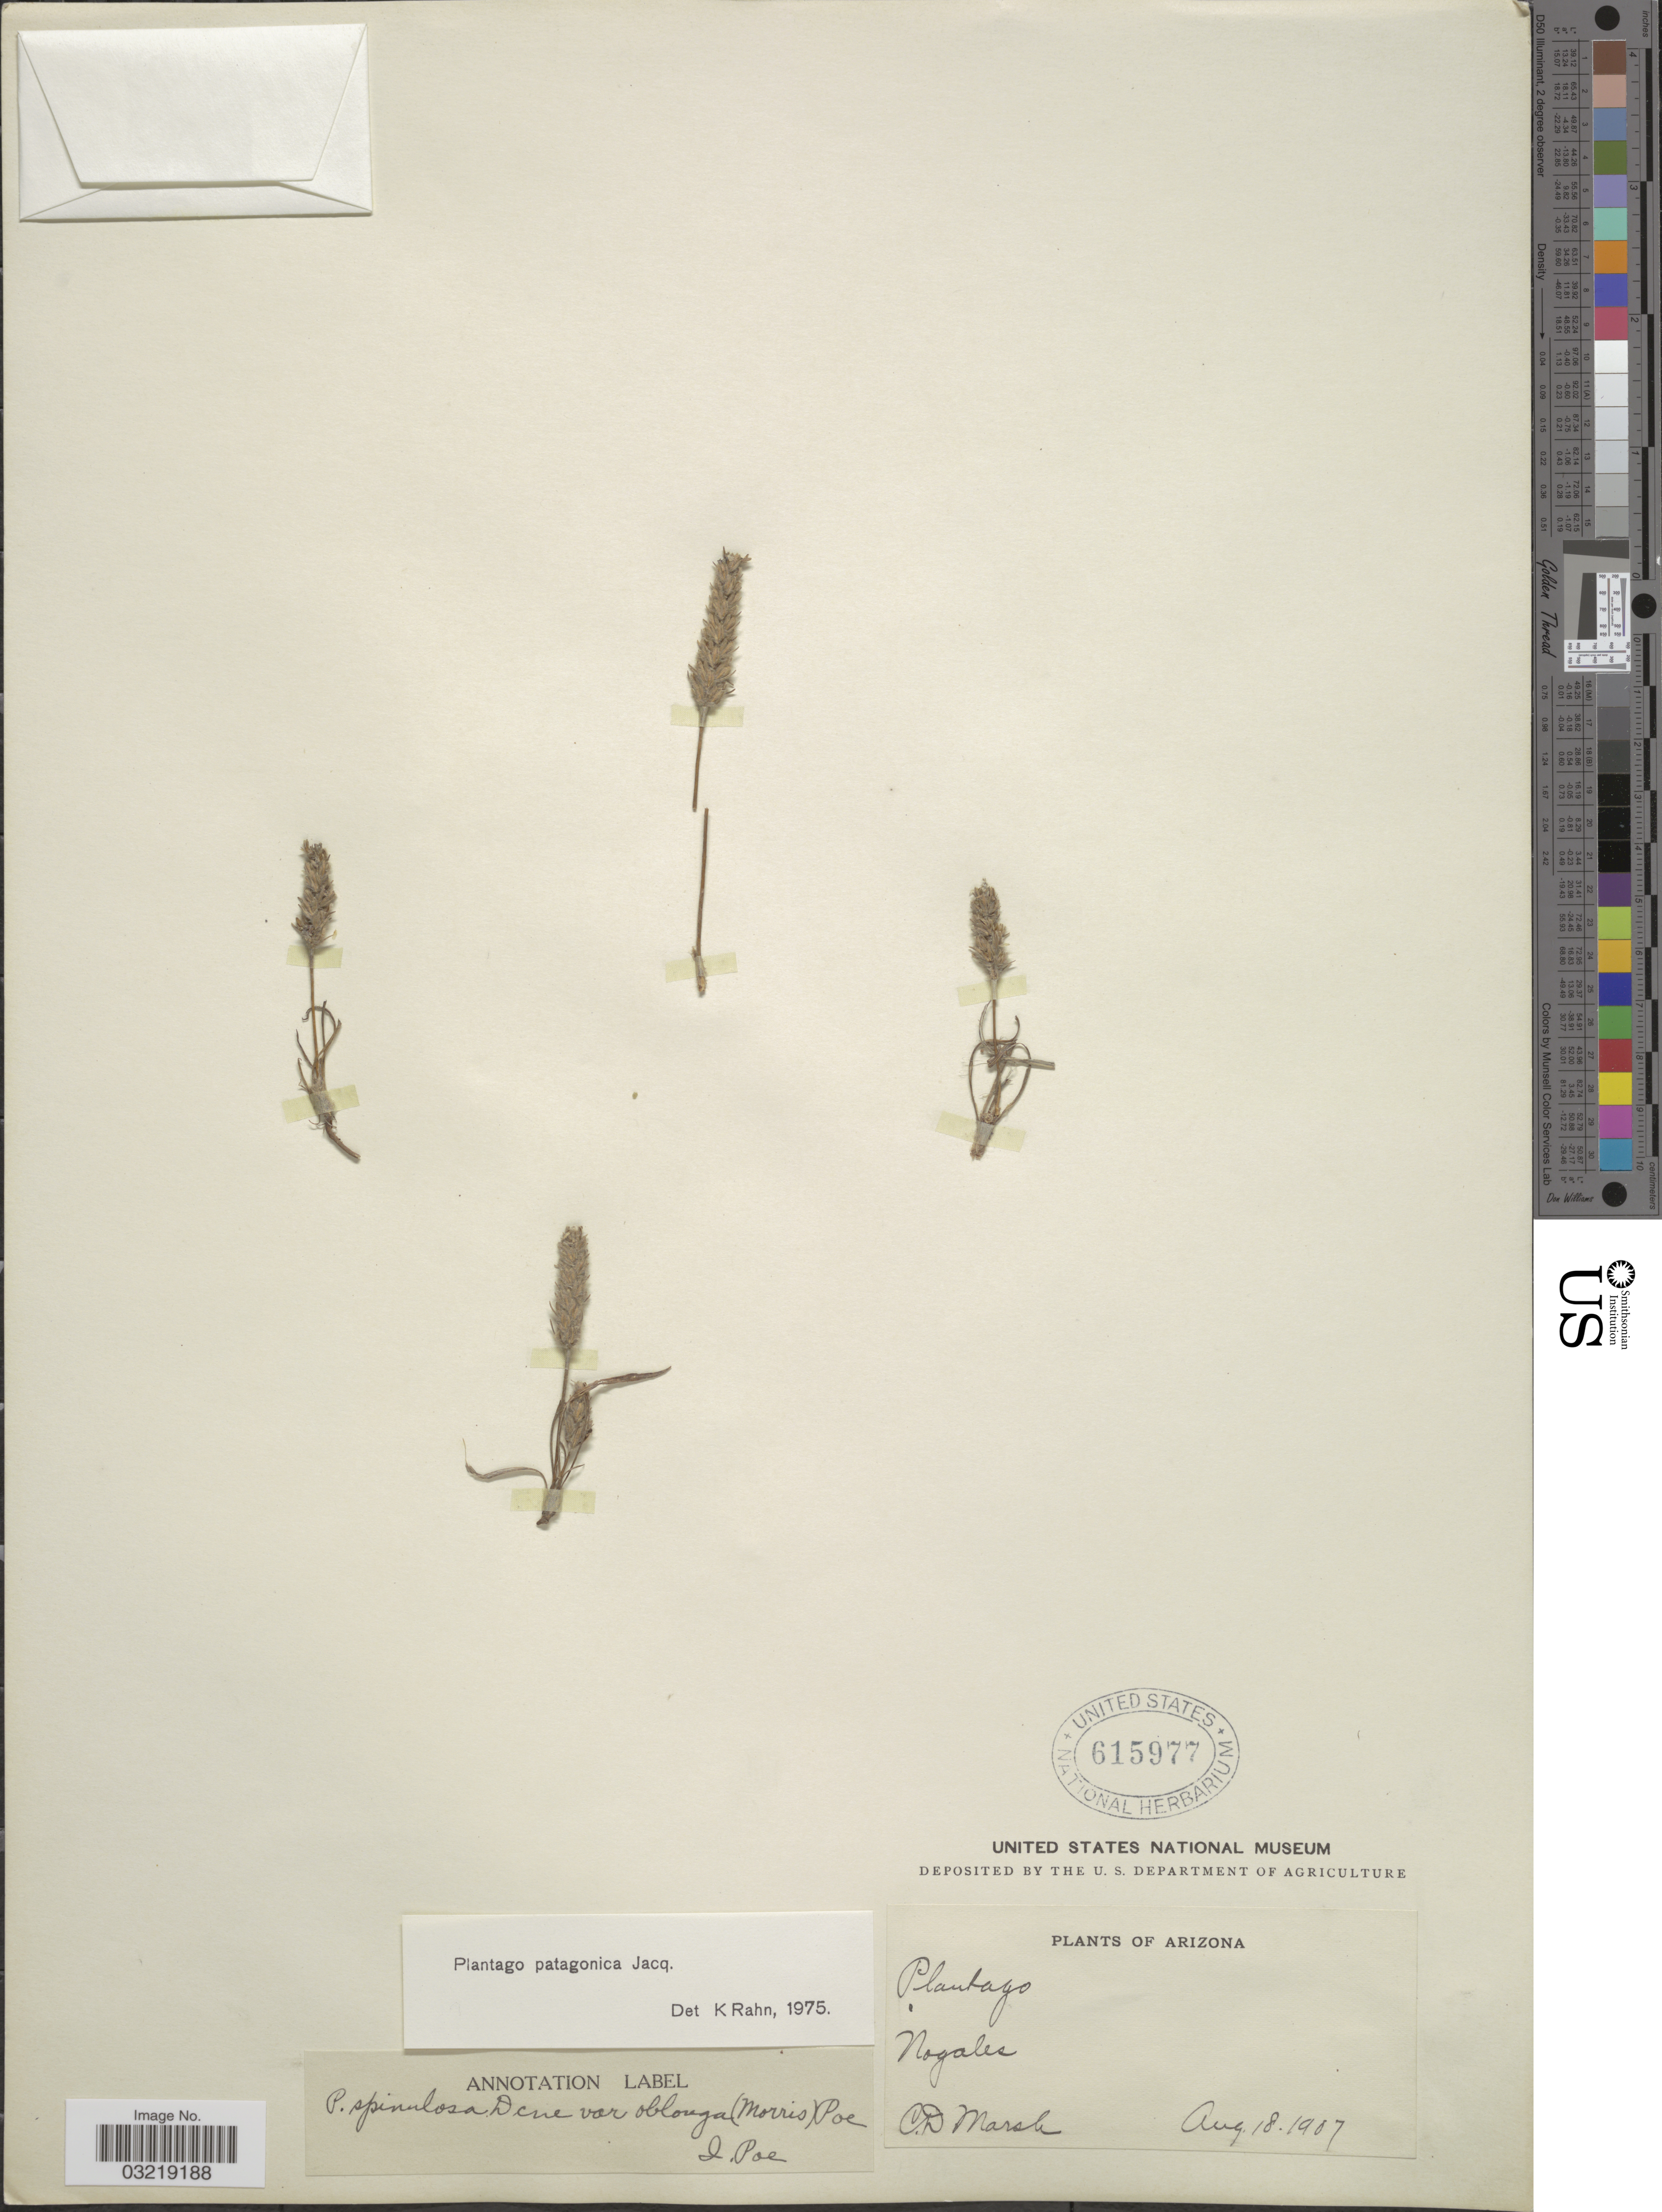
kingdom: Plantae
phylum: Tracheophyta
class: Magnoliopsida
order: Lamiales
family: Plantaginaceae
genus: Plantago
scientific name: Plantago patagonica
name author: Jacq.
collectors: C. D. Marsh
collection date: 1907-08-18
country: United States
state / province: Arizona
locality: Nogales.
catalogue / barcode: US 615977